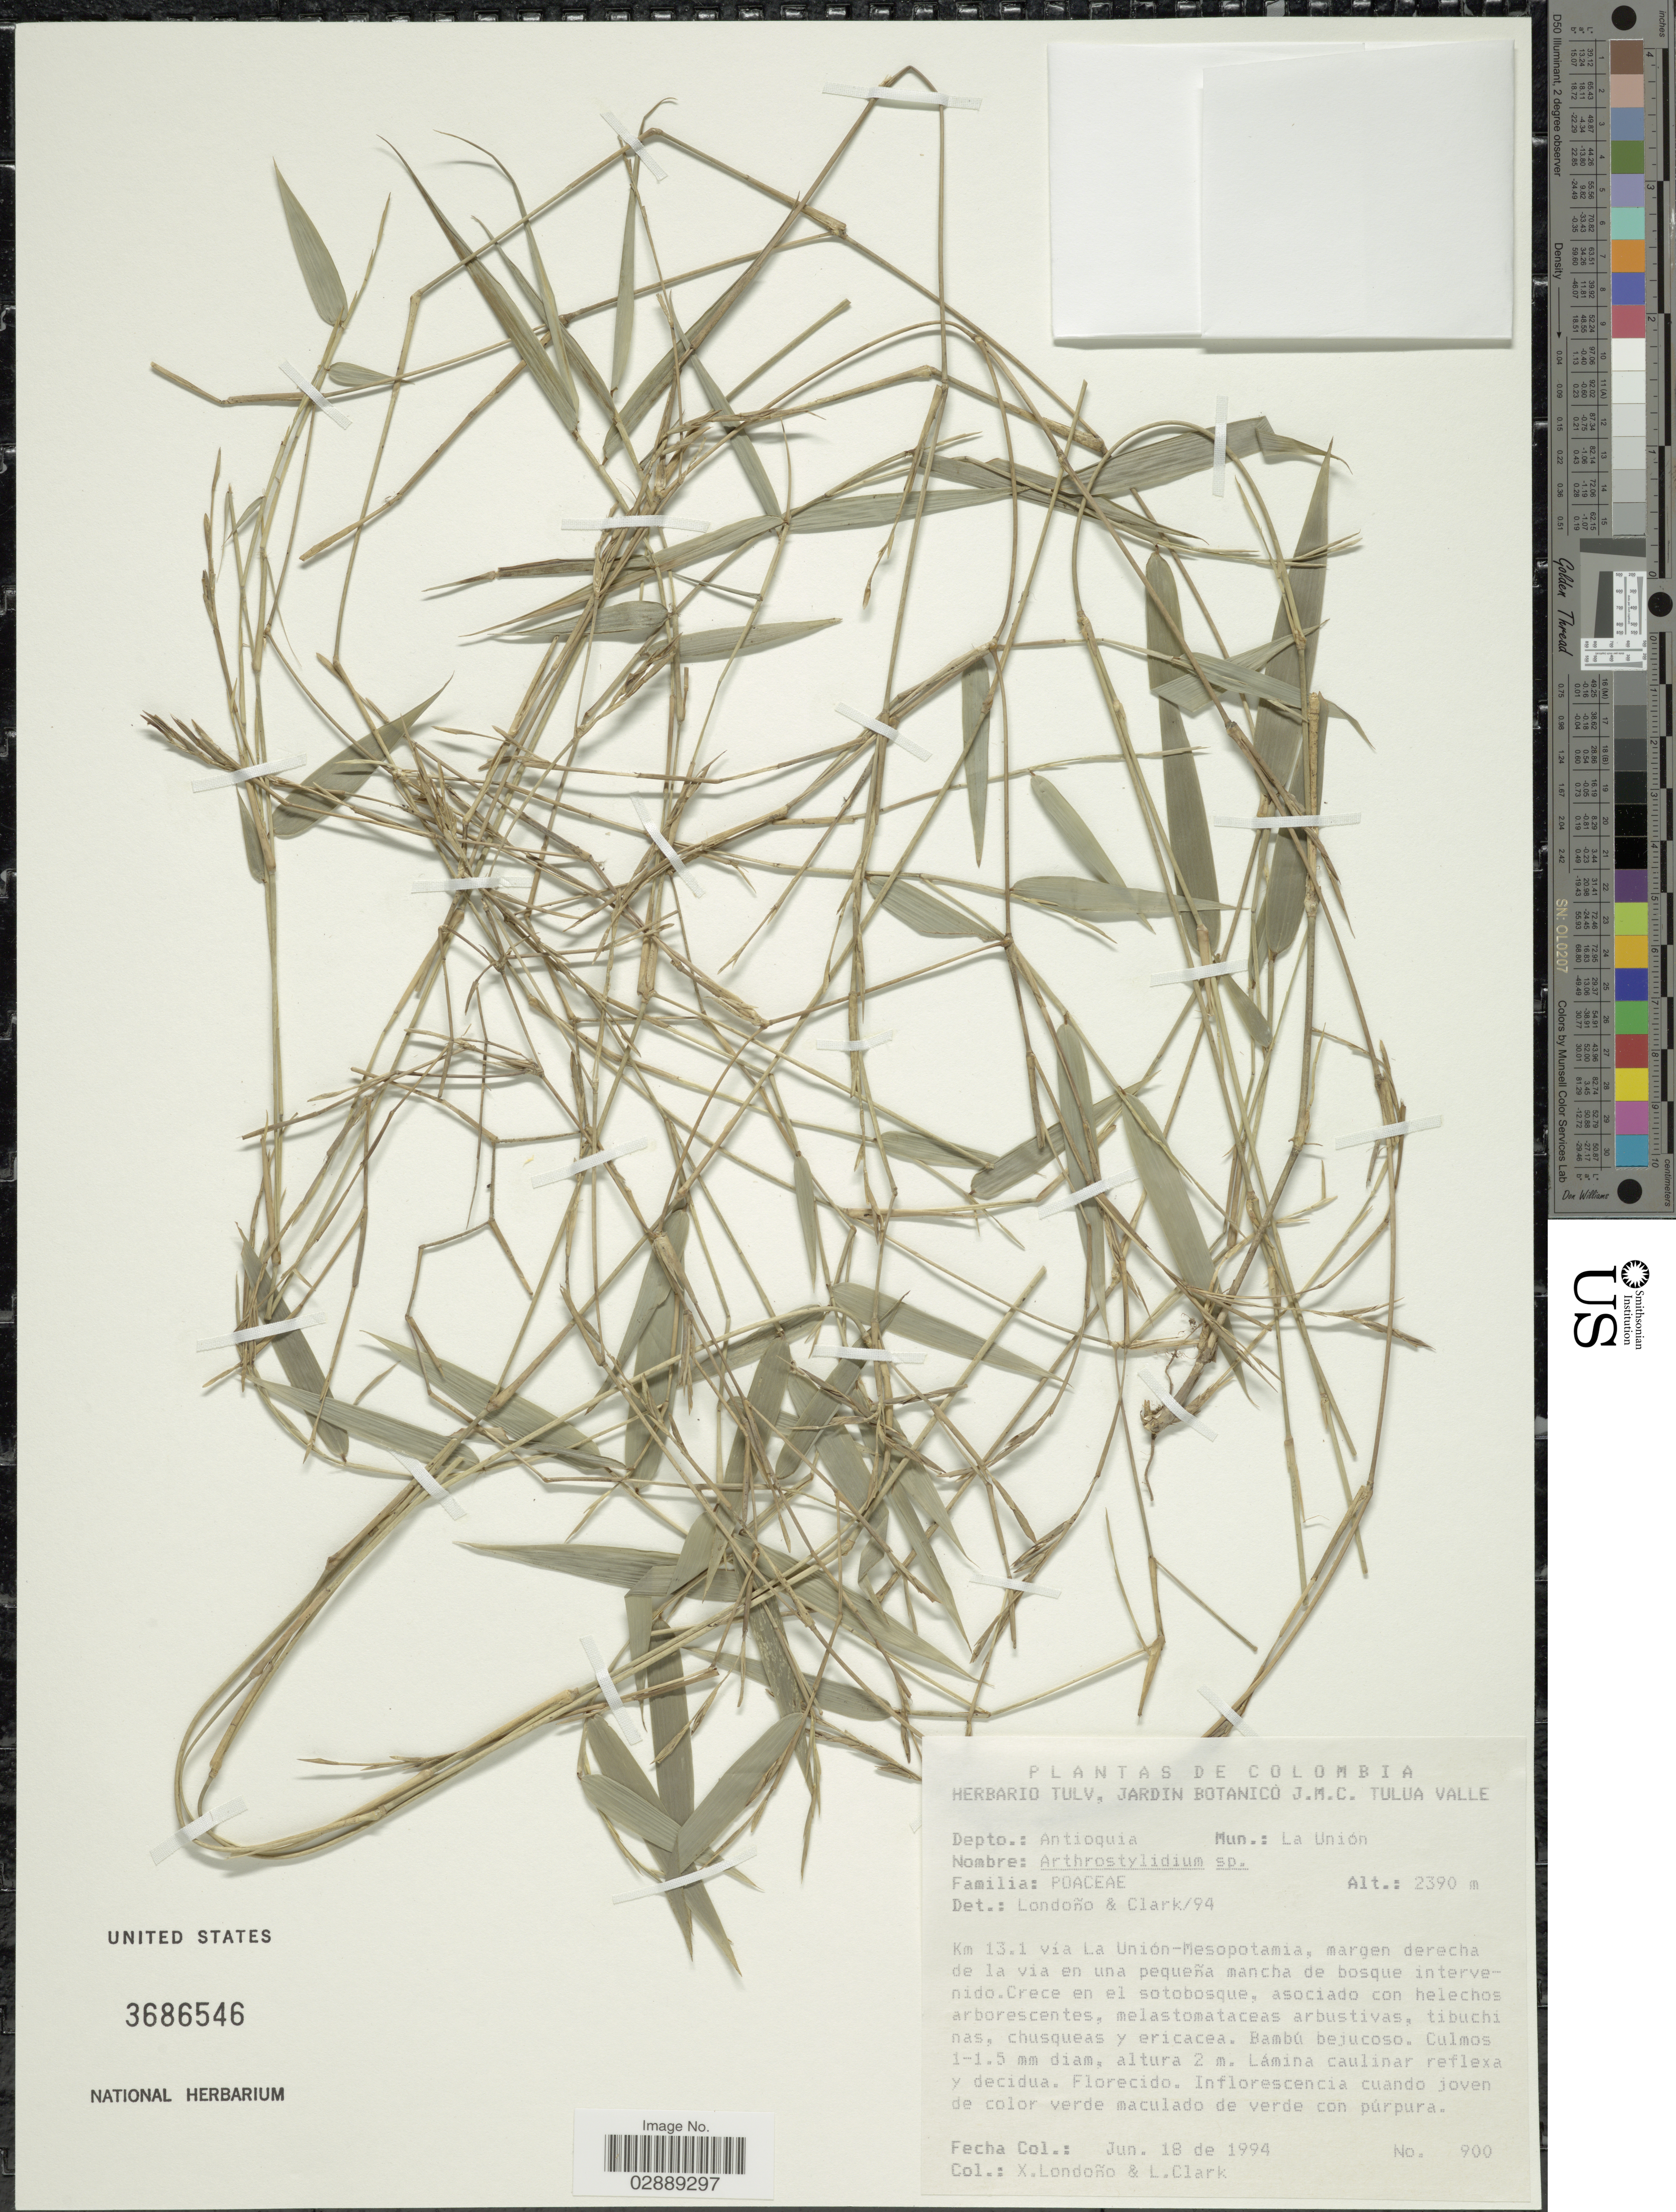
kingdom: Plantae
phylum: Tracheophyta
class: Liliopsida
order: Poales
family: Poaceae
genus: Arthrostylidium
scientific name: Arthrostylidium sp.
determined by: Londoño, X.; Clark, L. G.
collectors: X. Londoño & L. G. Clark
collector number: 900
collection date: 1994-06-18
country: Colombia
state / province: Antioquia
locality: Mun.: La Union. Km 13.1 via La Union-Mesopotamia.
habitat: Margen derecha de la via en una pequena mancha de bosque intervenido.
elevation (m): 2390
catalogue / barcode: US 3686546